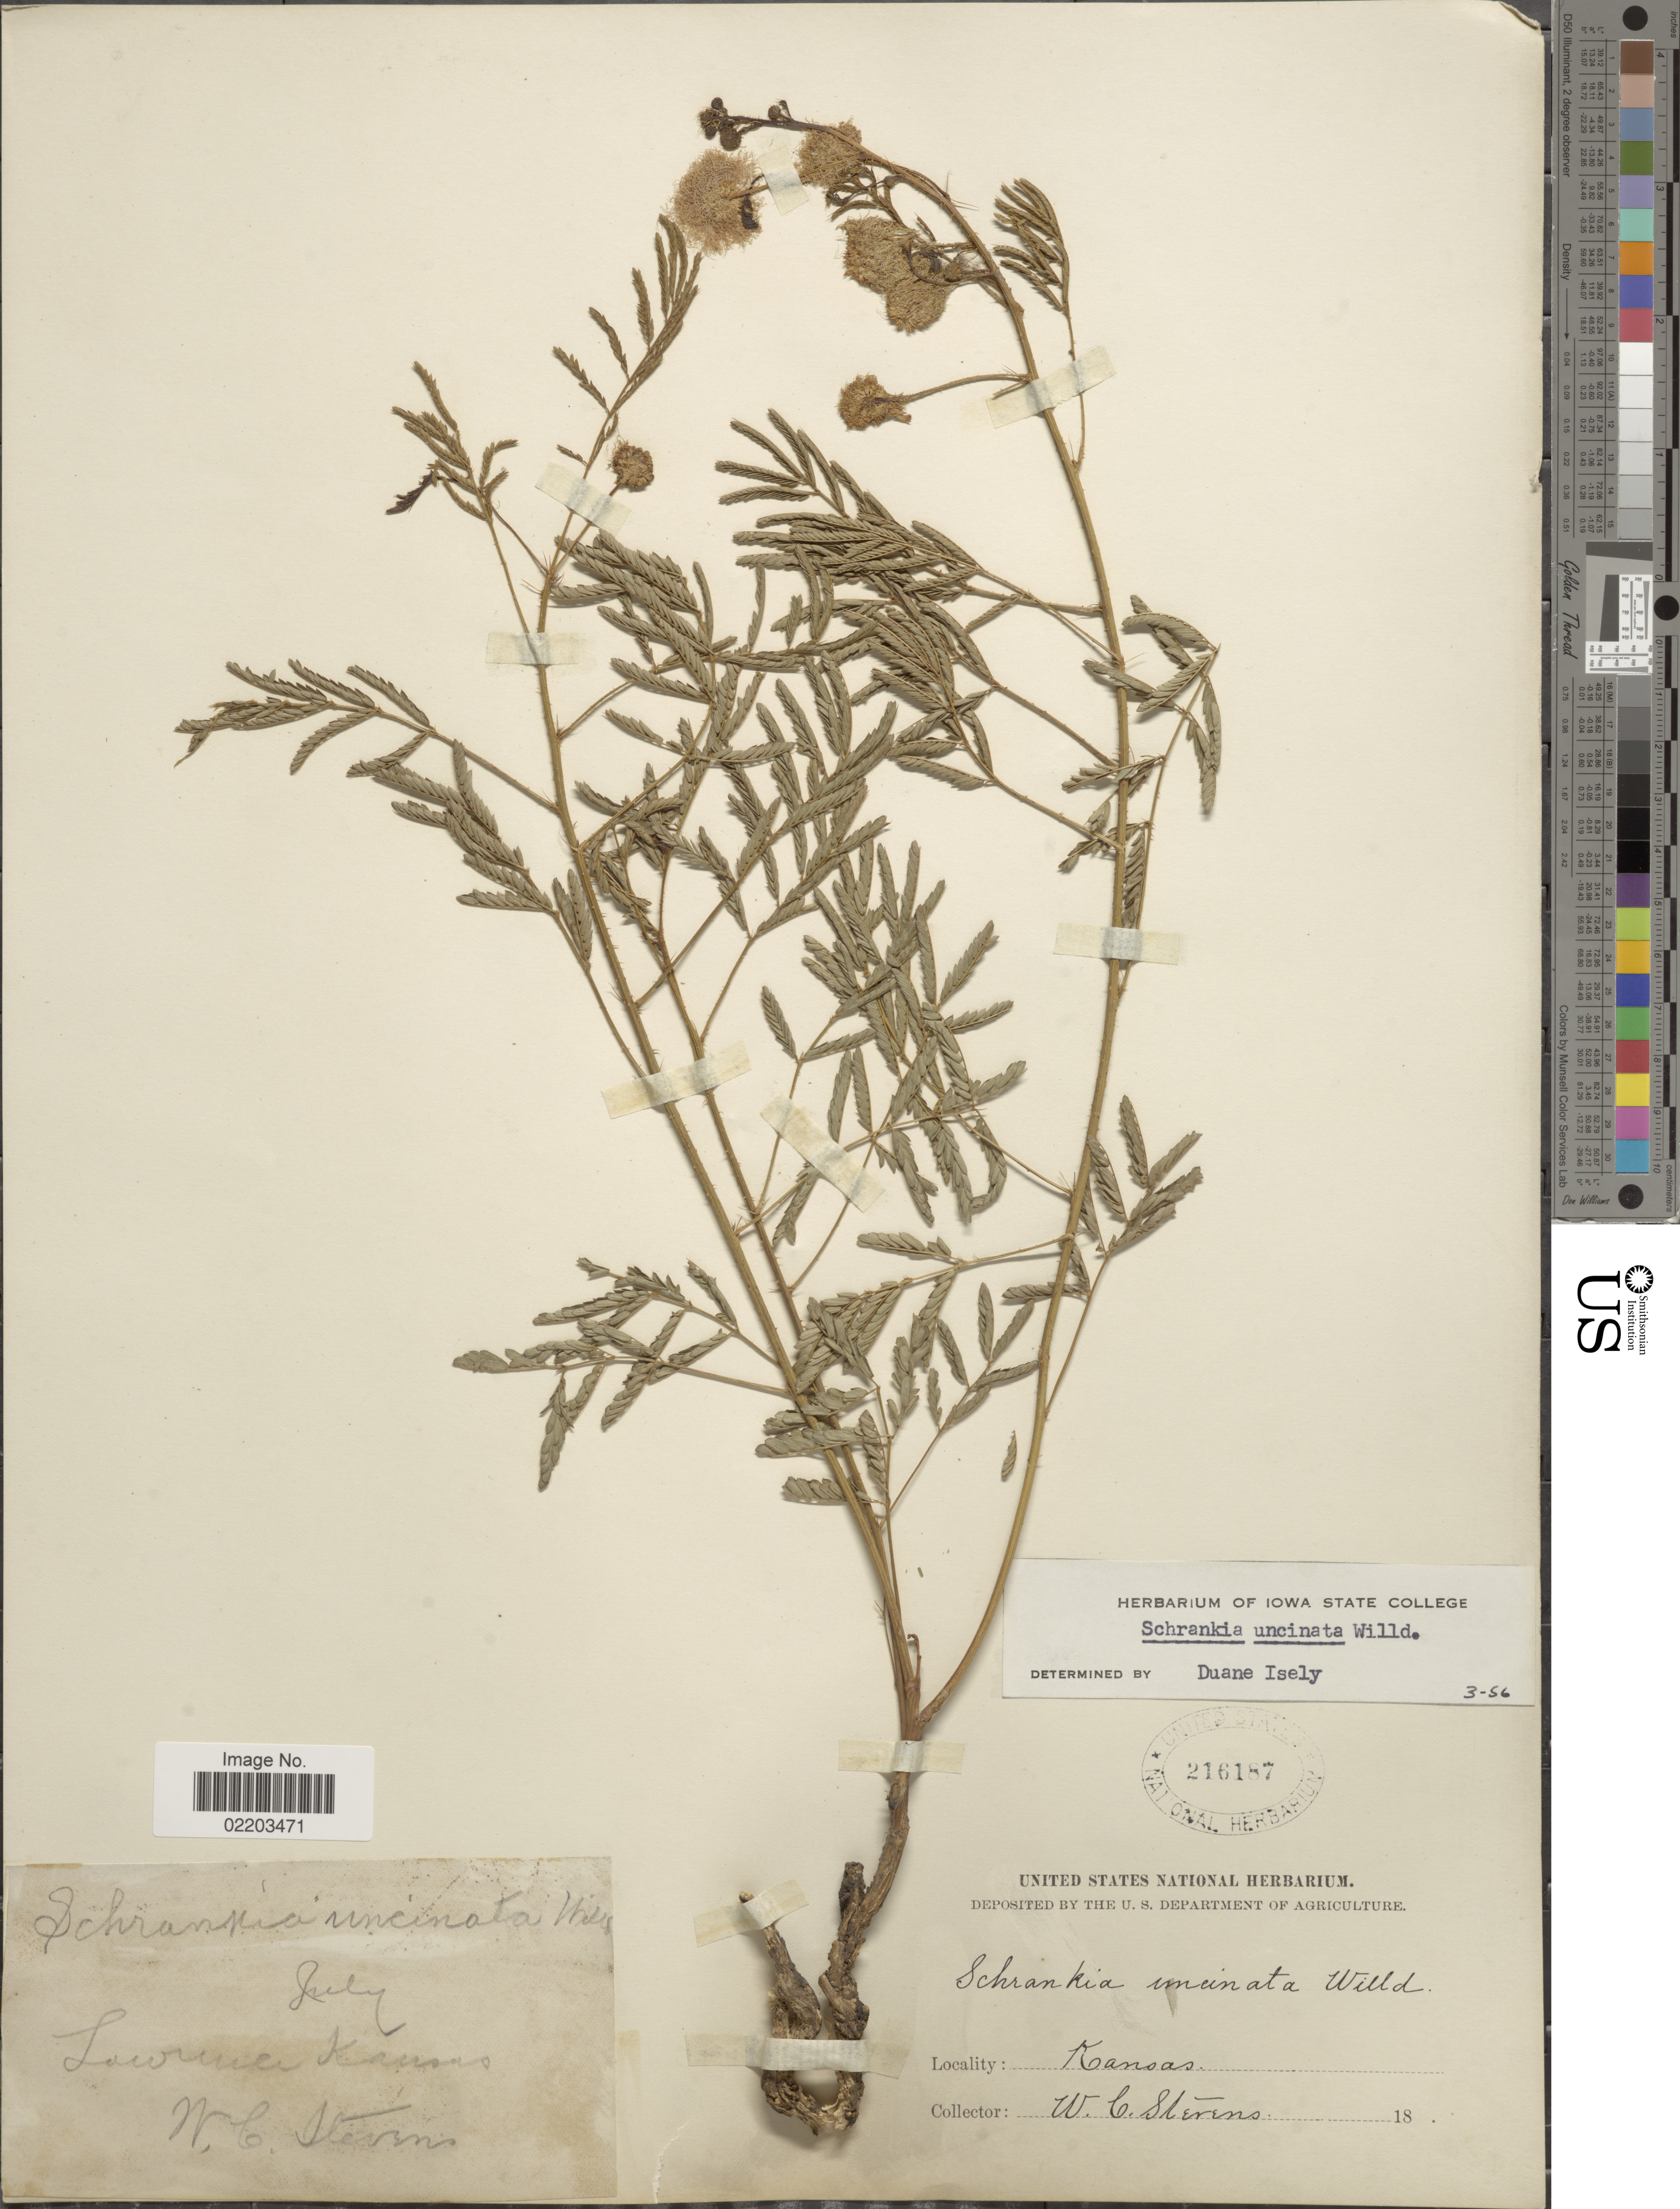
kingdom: Plantae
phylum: Tracheophyta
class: Magnoliopsida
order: Fabales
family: Fabaceae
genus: Mimosa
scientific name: Mimosa nuttallii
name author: (DC.) B.L. Turner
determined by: Strong, M. T., (US), Smithsonian Institution - National Museum of Natural History (UNITED STATES)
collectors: W. C. Stevens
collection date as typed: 18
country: United States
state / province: Kansas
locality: Lawrence Kansas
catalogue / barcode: US 216187